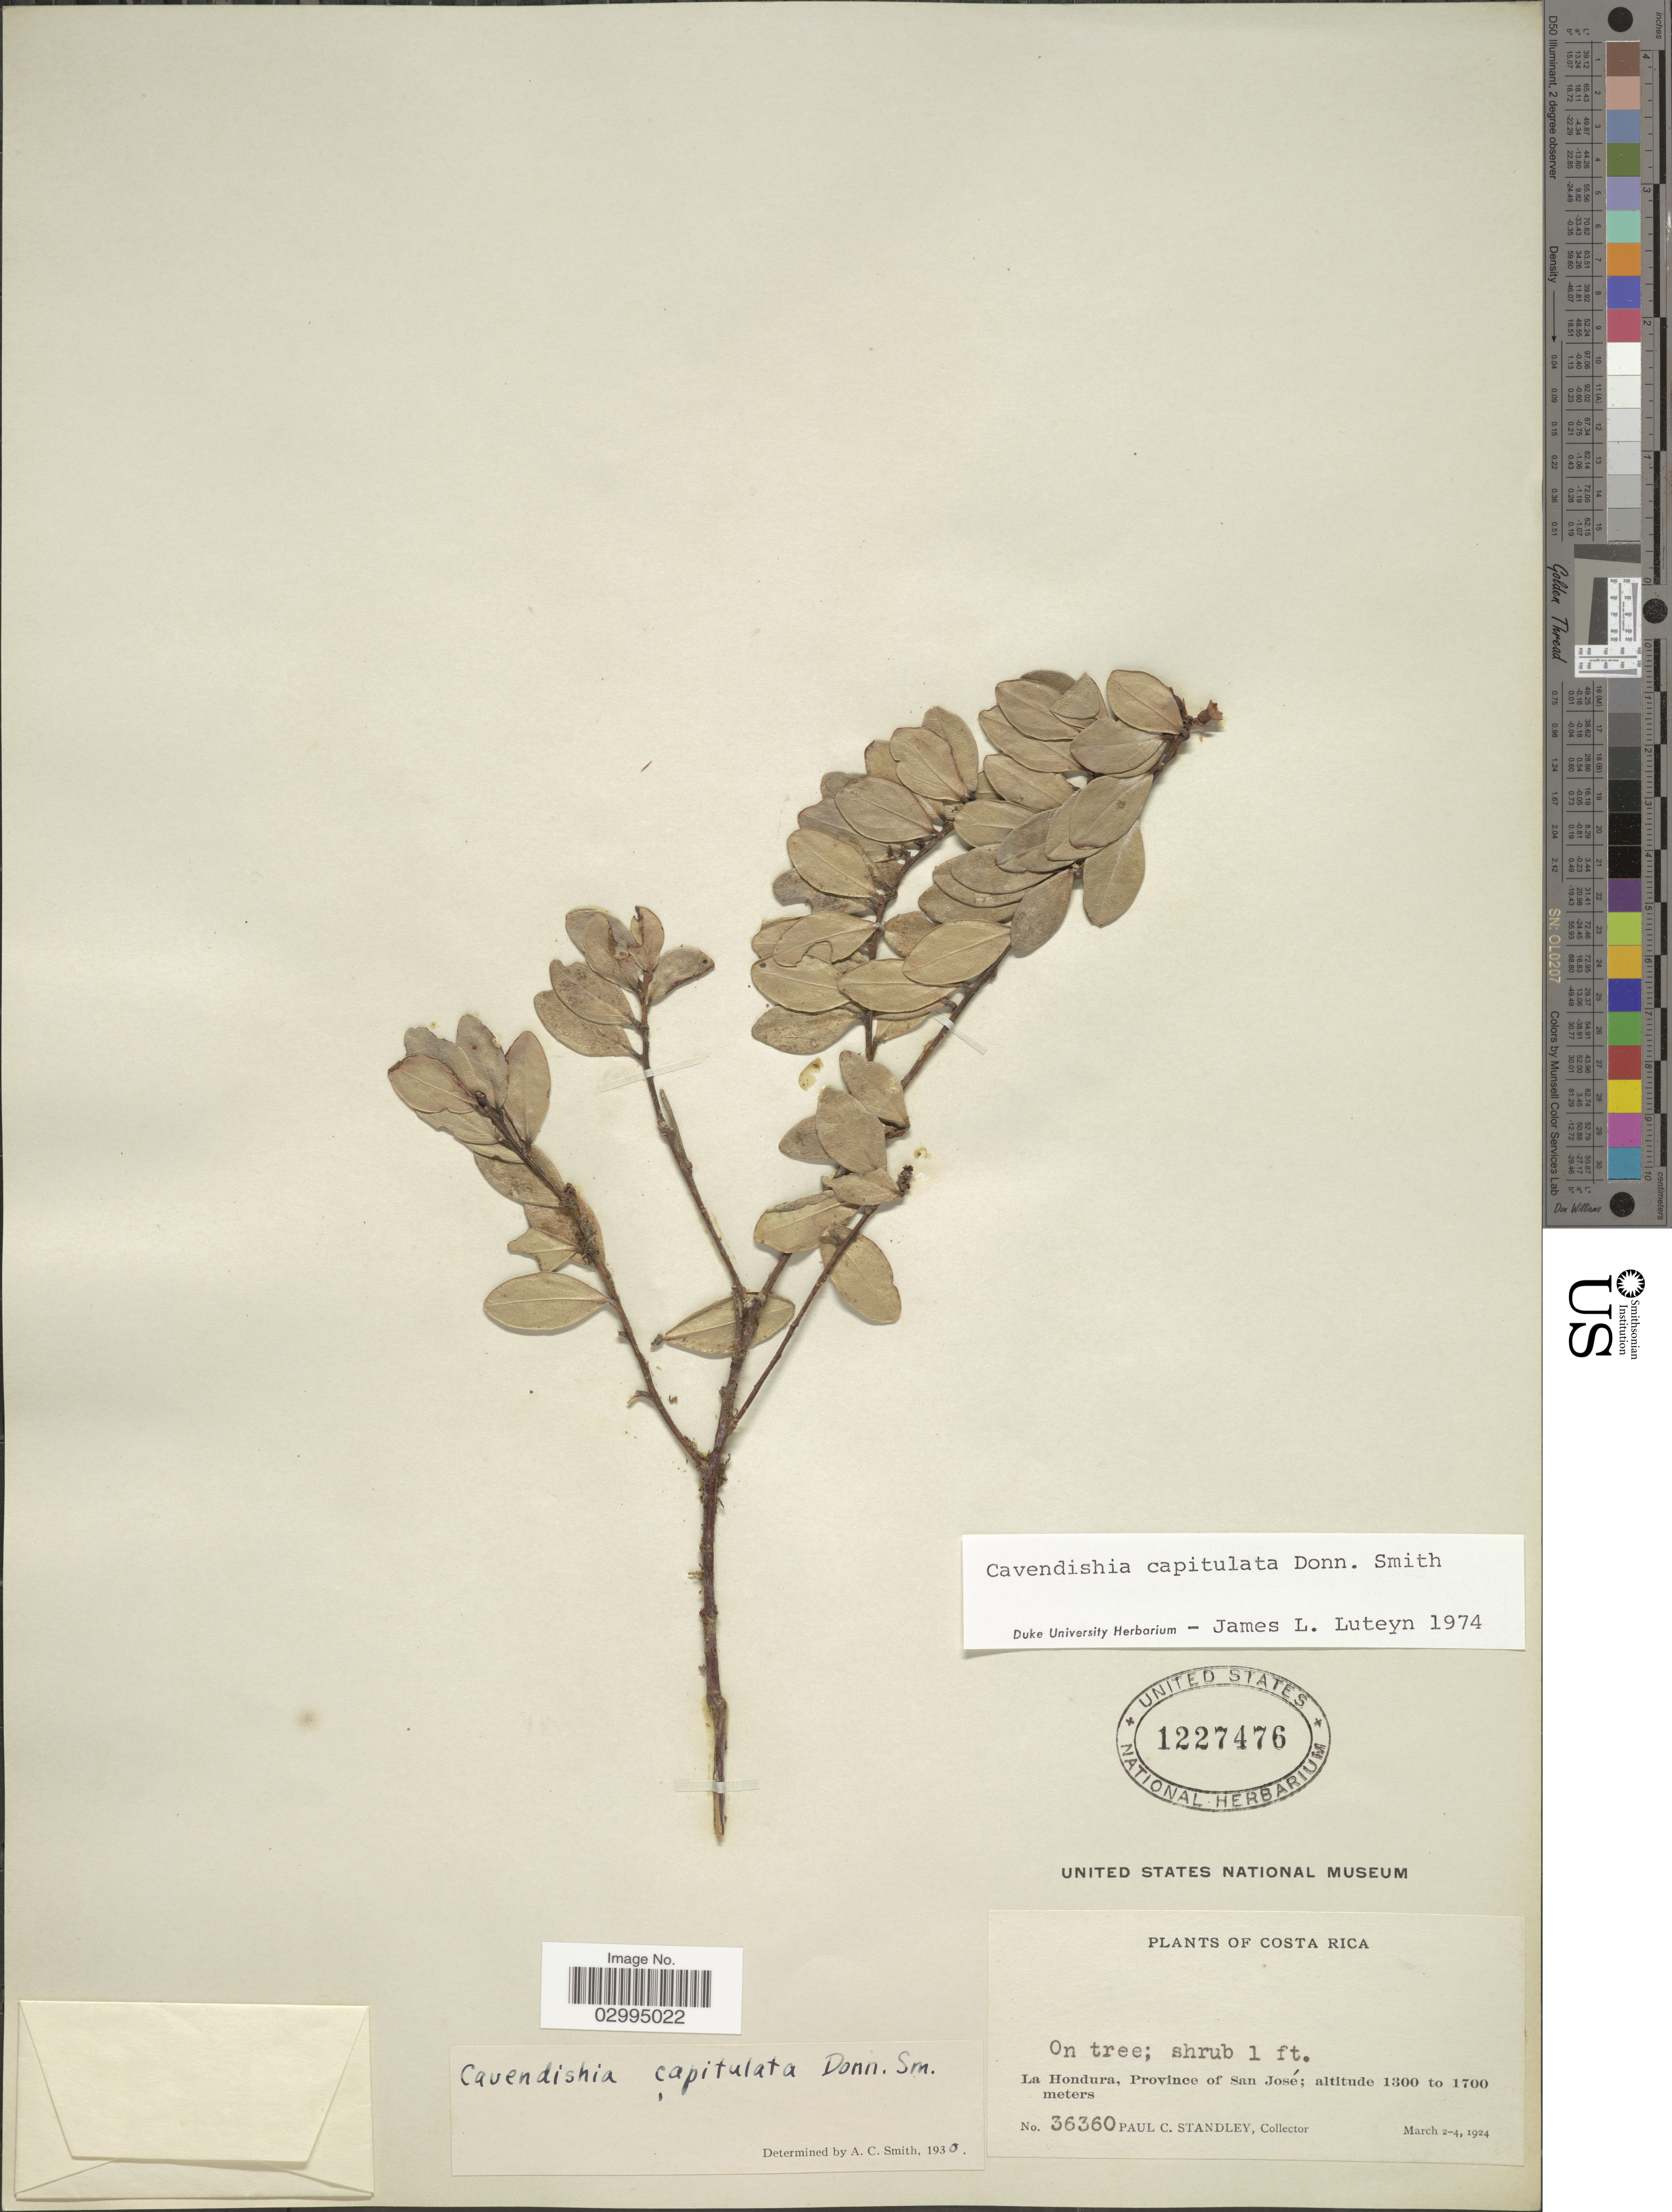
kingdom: Plantae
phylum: Tracheophyta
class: Magnoliopsida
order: Ericales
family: Ericaceae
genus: Cavendishia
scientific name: Cavendishia capitulata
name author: Donn. Sm.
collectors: P. C. Standley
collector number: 36360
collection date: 1924-03-02/1924-03-04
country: Costa Rica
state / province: San José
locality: La Hondura, Province of San José.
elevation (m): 1300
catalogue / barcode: US 1227476